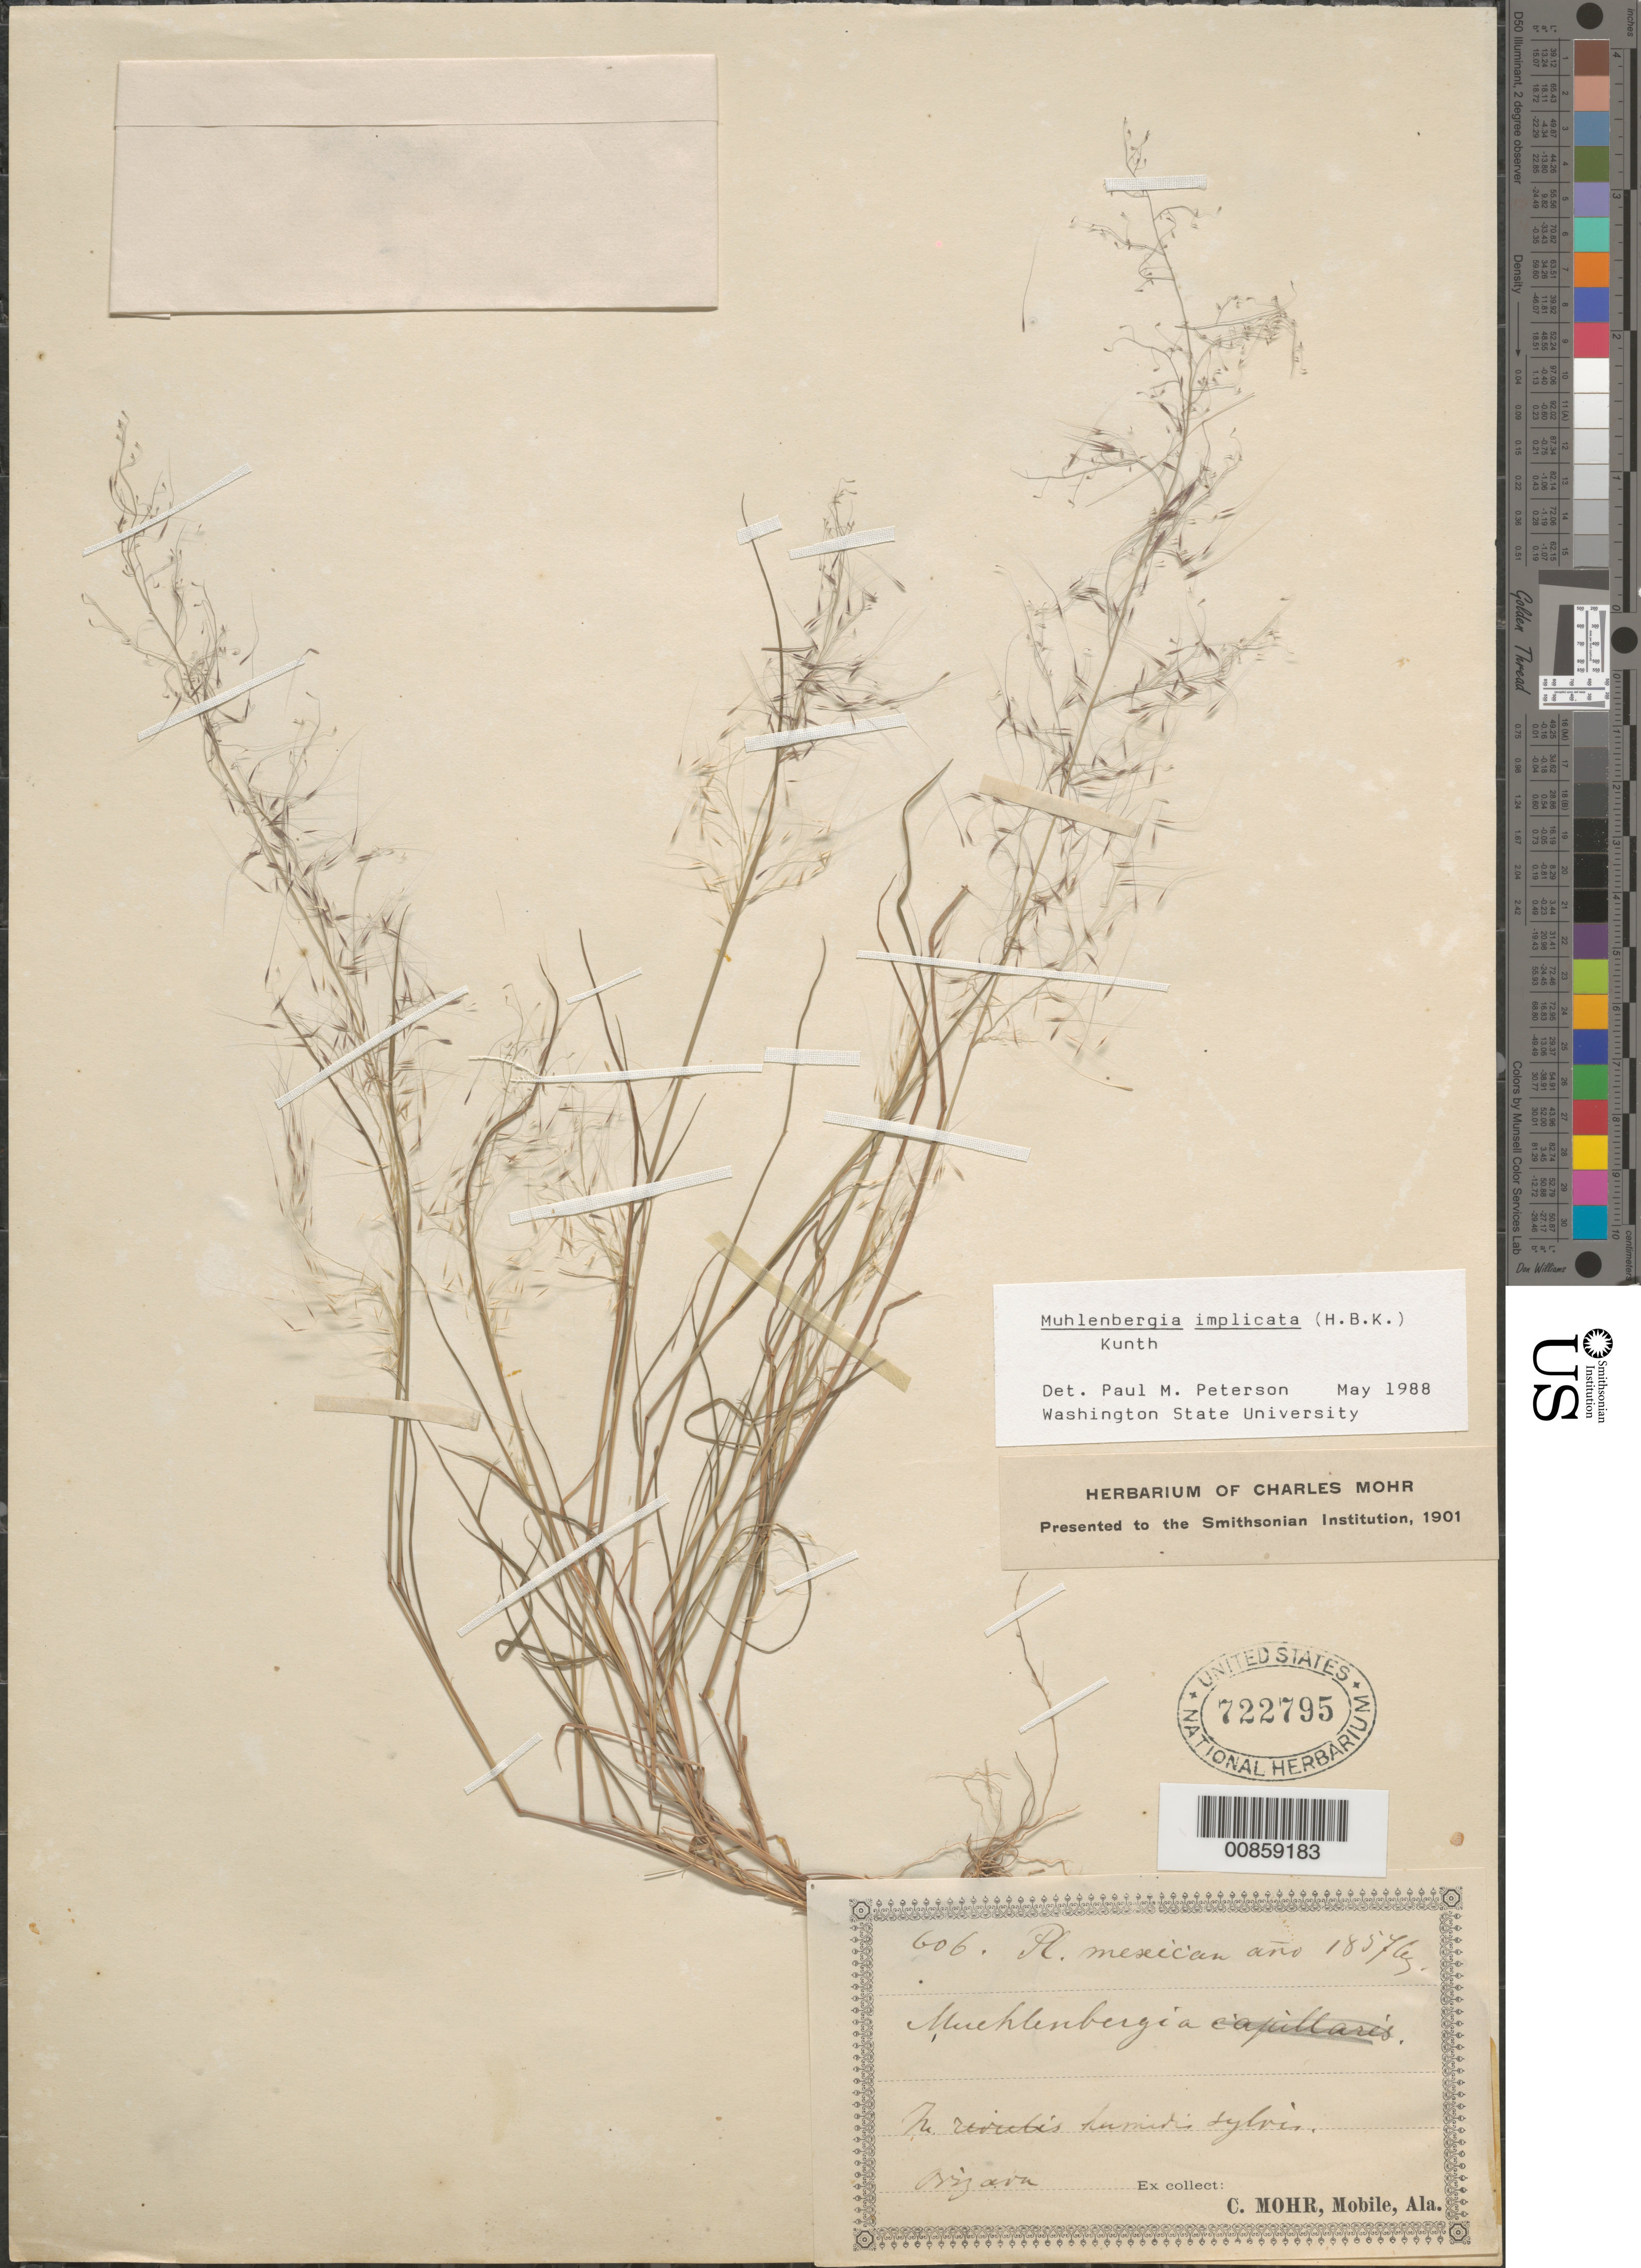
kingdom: Plantae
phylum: Tracheophyta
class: Liliopsida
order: Poales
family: Poaceae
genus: Muhlenbergia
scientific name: Muhlenbergia implicata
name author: (Kunth) Trin.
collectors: C. T. Mohr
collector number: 606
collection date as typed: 1857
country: Mexico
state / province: Veracruz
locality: Orizaba, Ver.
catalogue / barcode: US 722795